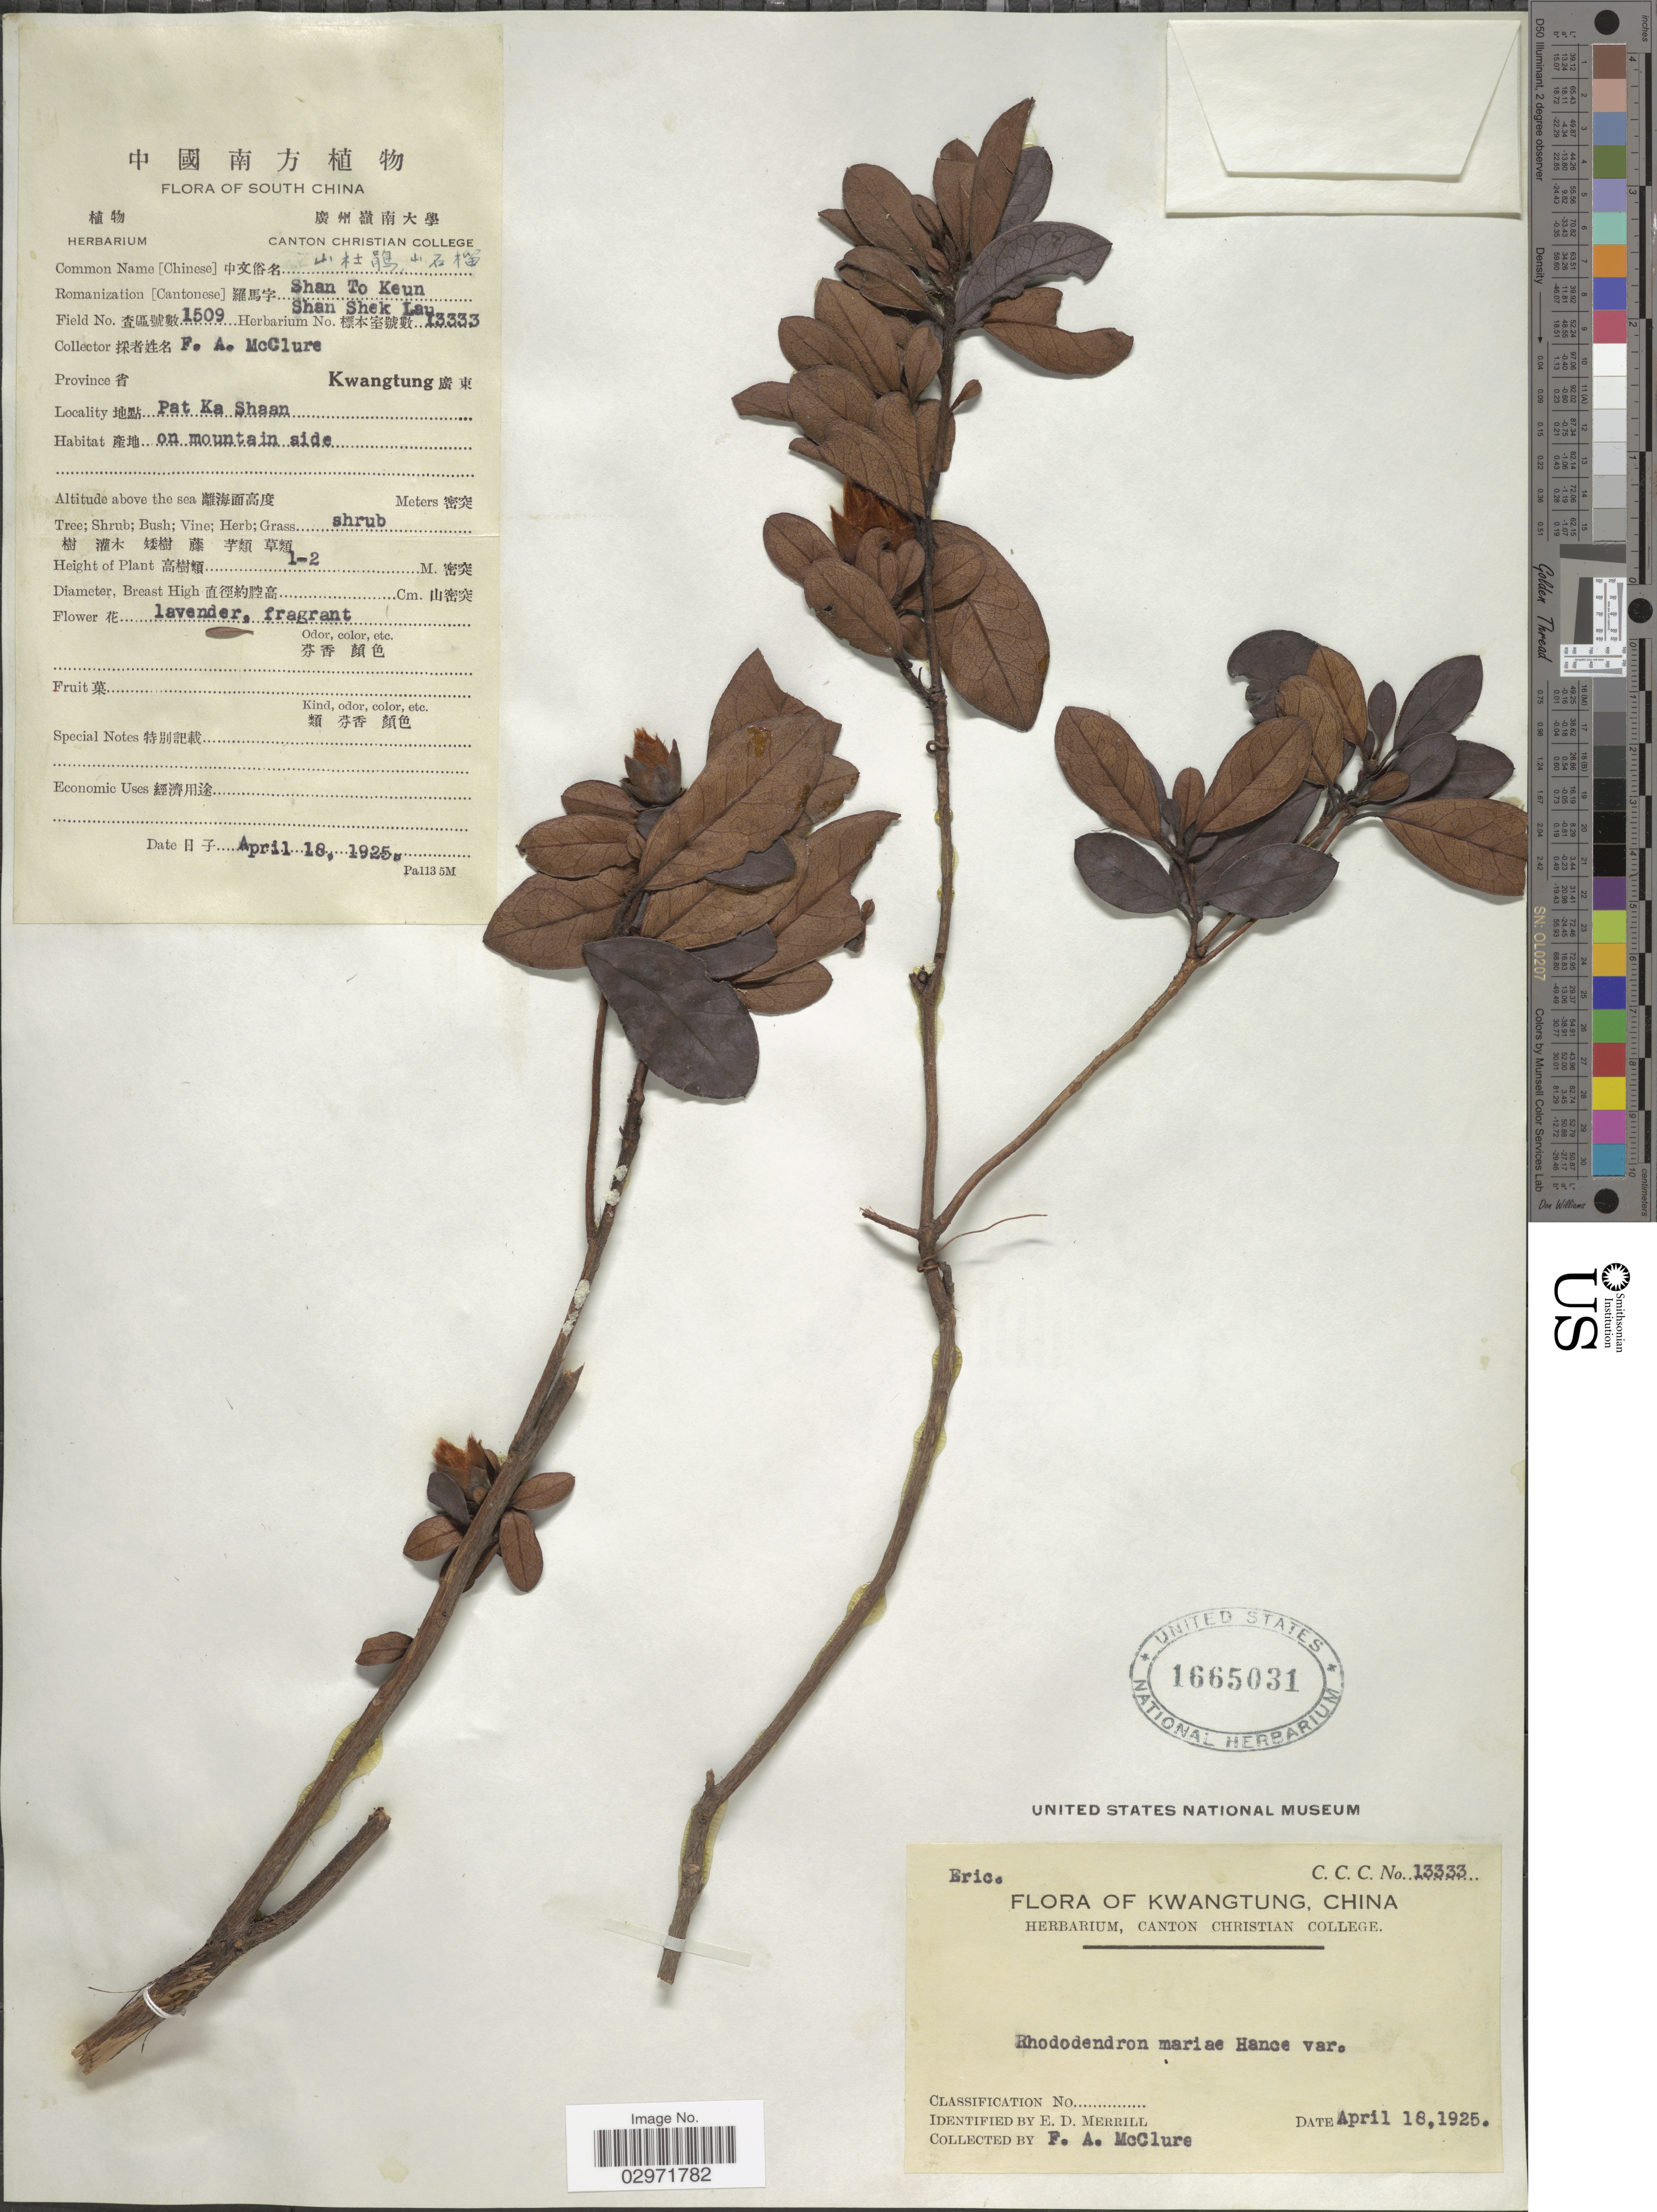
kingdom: Plantae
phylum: Tracheophyta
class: Magnoliopsida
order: Ericales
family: Ericaceae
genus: Rhododendron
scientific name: Rhododendron mariae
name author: Hance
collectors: F. A. McClure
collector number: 1509/13333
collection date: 1925-04-18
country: China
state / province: Guangdong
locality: Pat Ka Shaan. South China.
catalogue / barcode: US 1665031